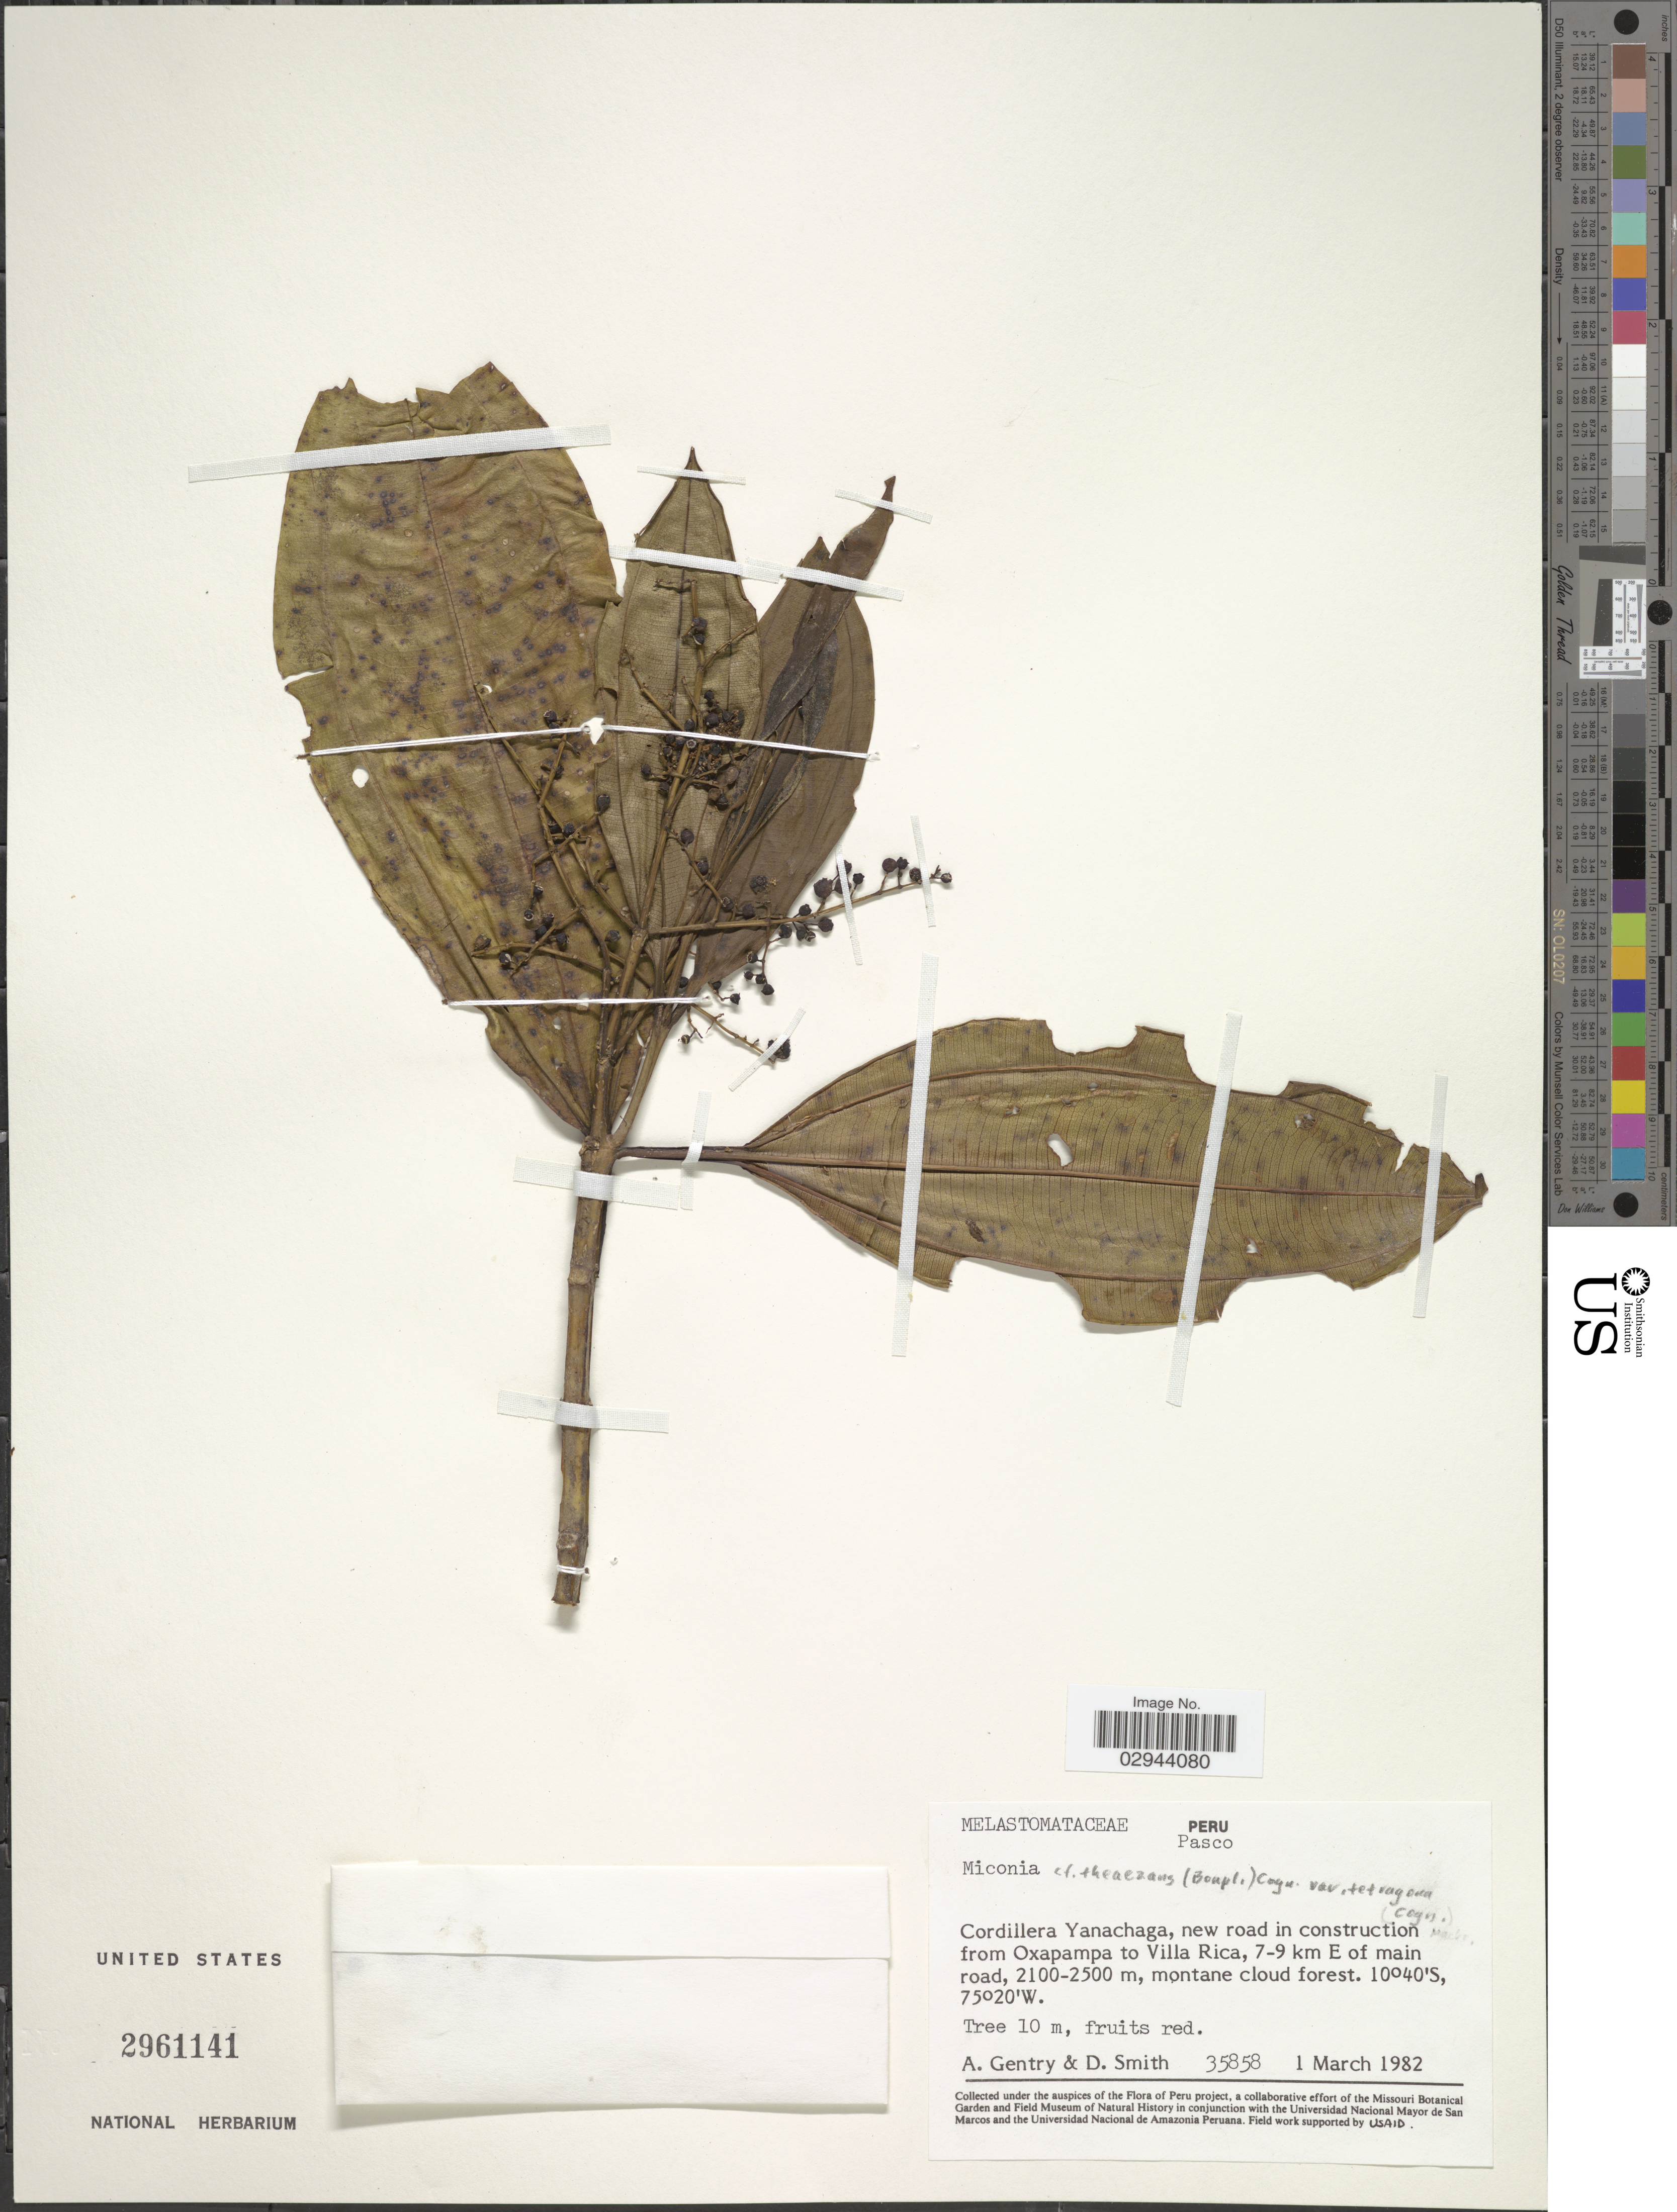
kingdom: Plantae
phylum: Tracheophyta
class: Magnoliopsida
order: Myrtales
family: Melastomataceae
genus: Miconia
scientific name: Miconia theizans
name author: (Bonpl.) Cogn.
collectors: A. H. Gentry & D. Smith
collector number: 35858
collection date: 1982-03-01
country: Peru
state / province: Pasco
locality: Cordillera Yanachaga, new road in construction from Oxapampa to Villa Rica, 7-9 km E of main road.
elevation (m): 2100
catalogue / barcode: US 2961141